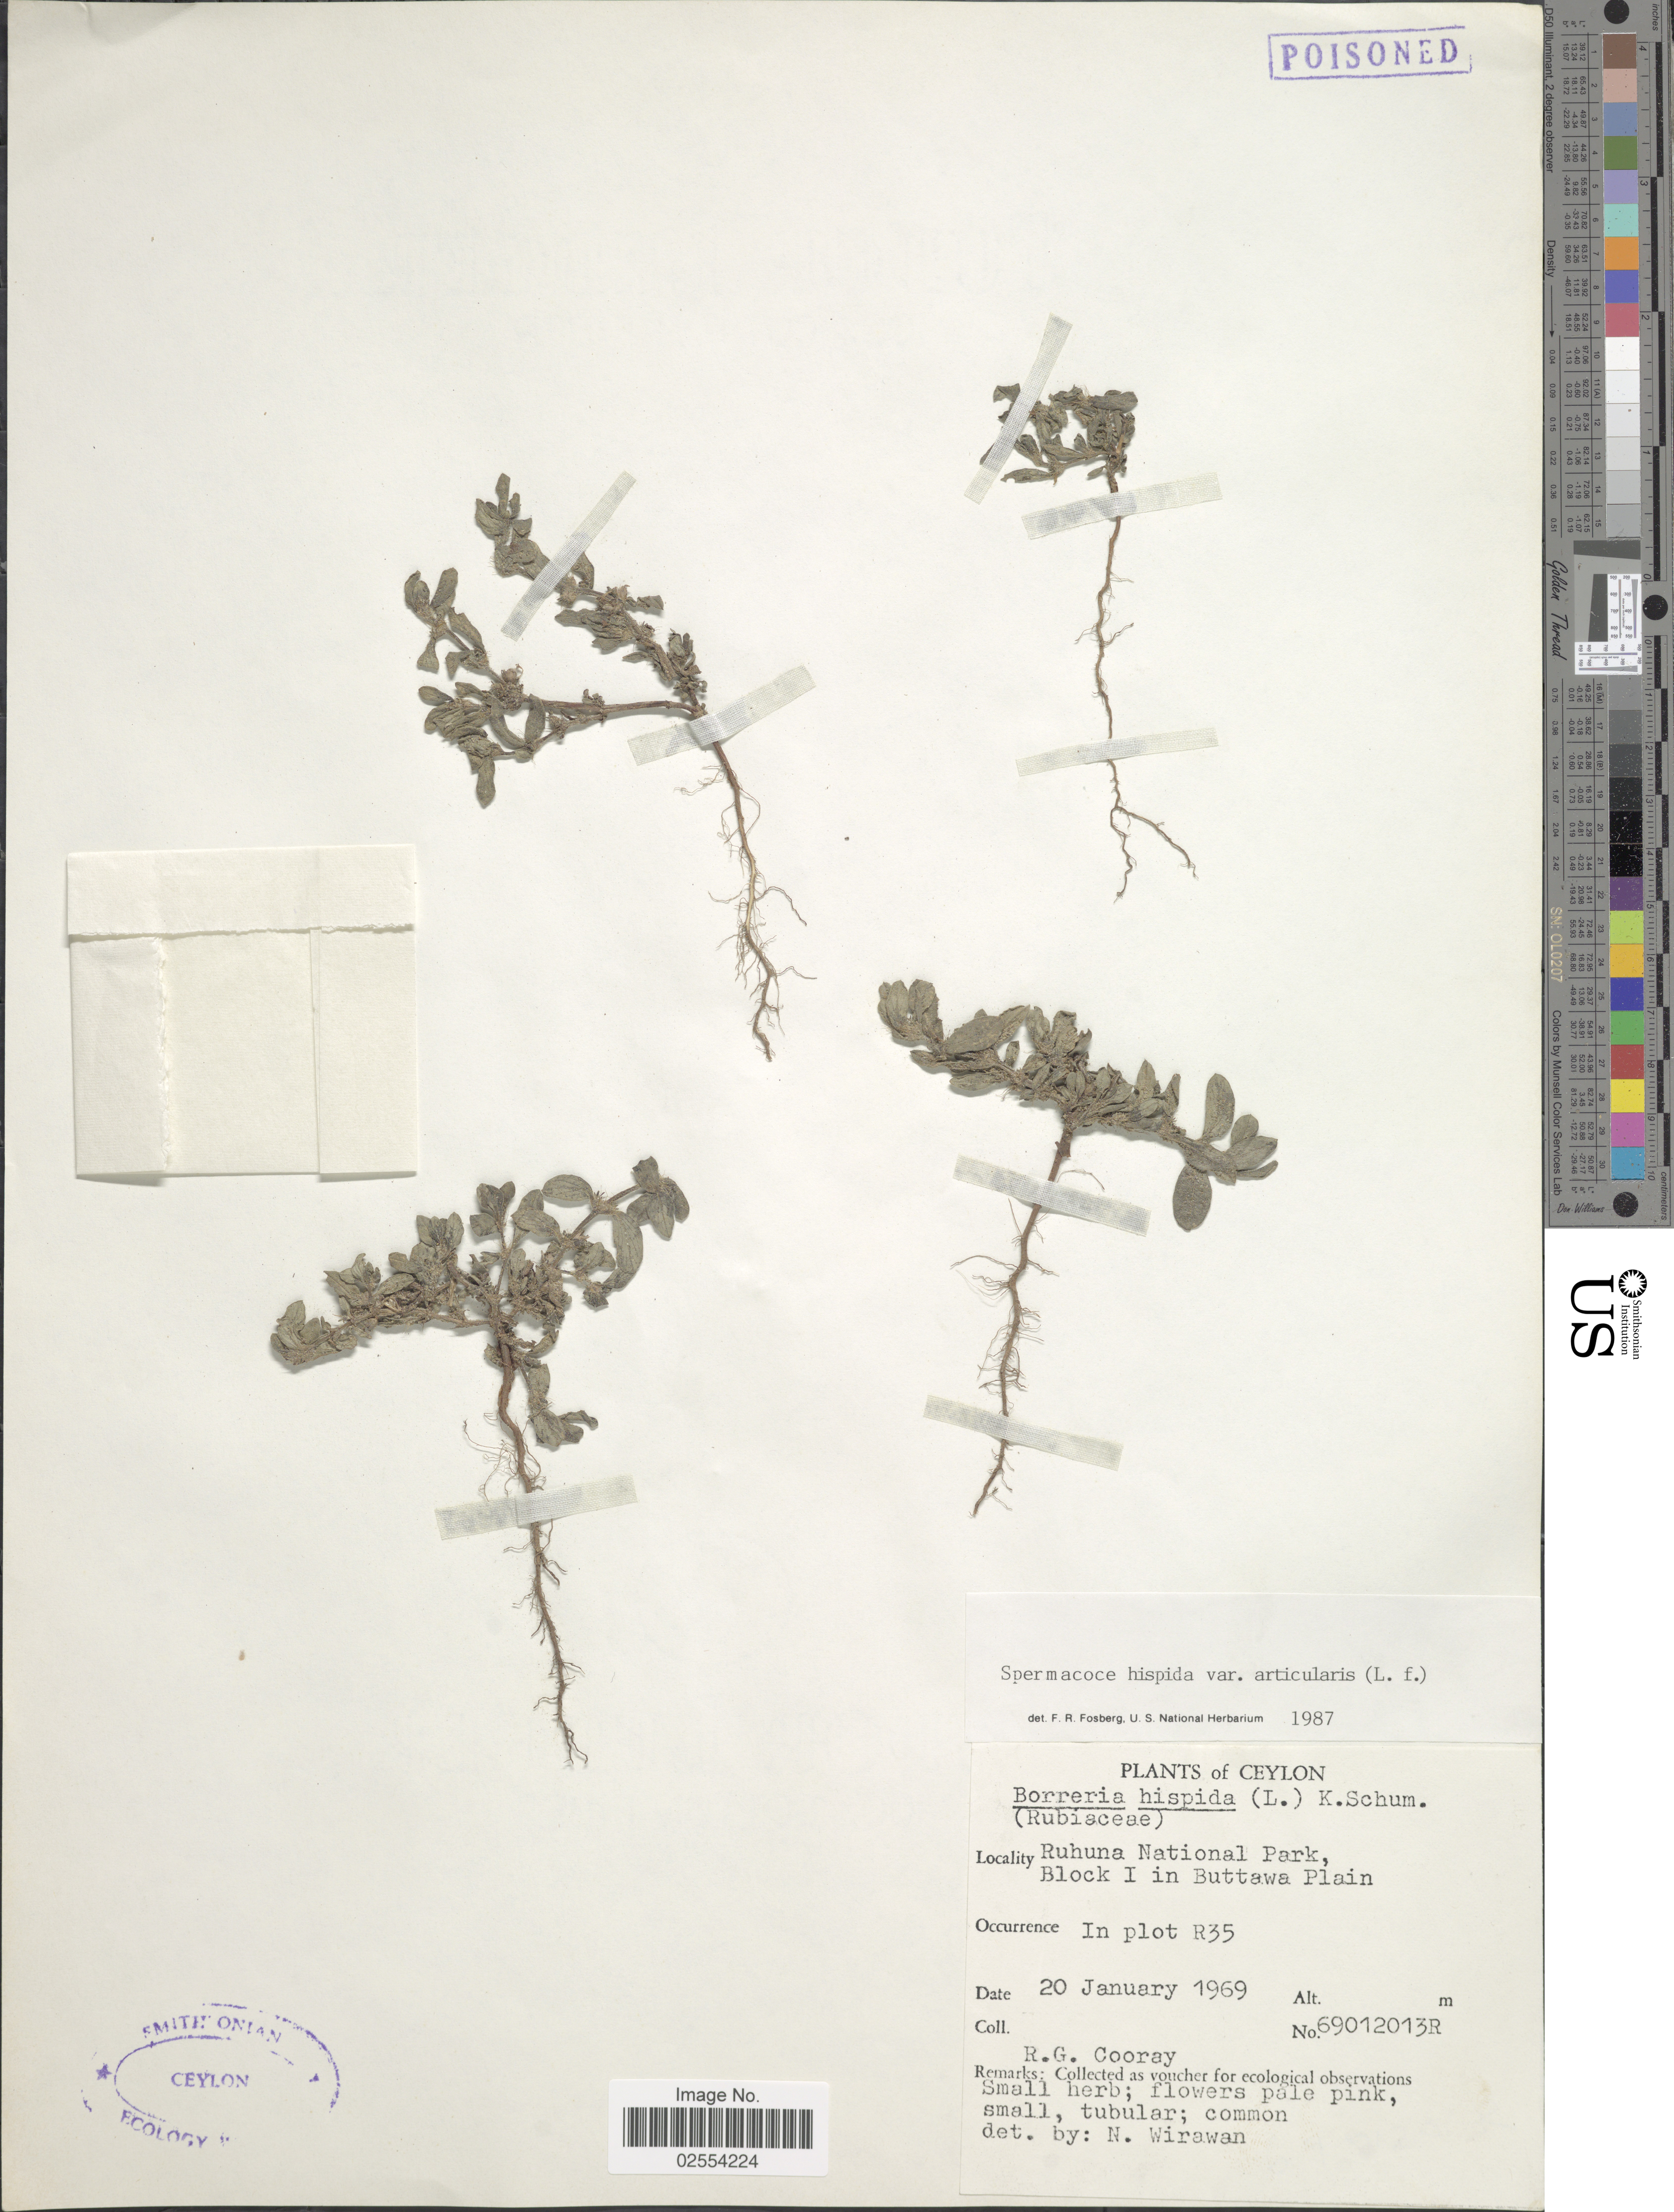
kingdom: Plantae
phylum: Tracheophyta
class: Magnoliopsida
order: Gentianales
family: Rubiaceae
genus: Spermacoce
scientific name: Spermacoce articularis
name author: L. f.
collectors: R. Cooray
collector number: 69012013R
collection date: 1969-01-20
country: Sri Lanka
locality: Ceylon, Ruhuna National Park, Block I in Buttawa n plot R35